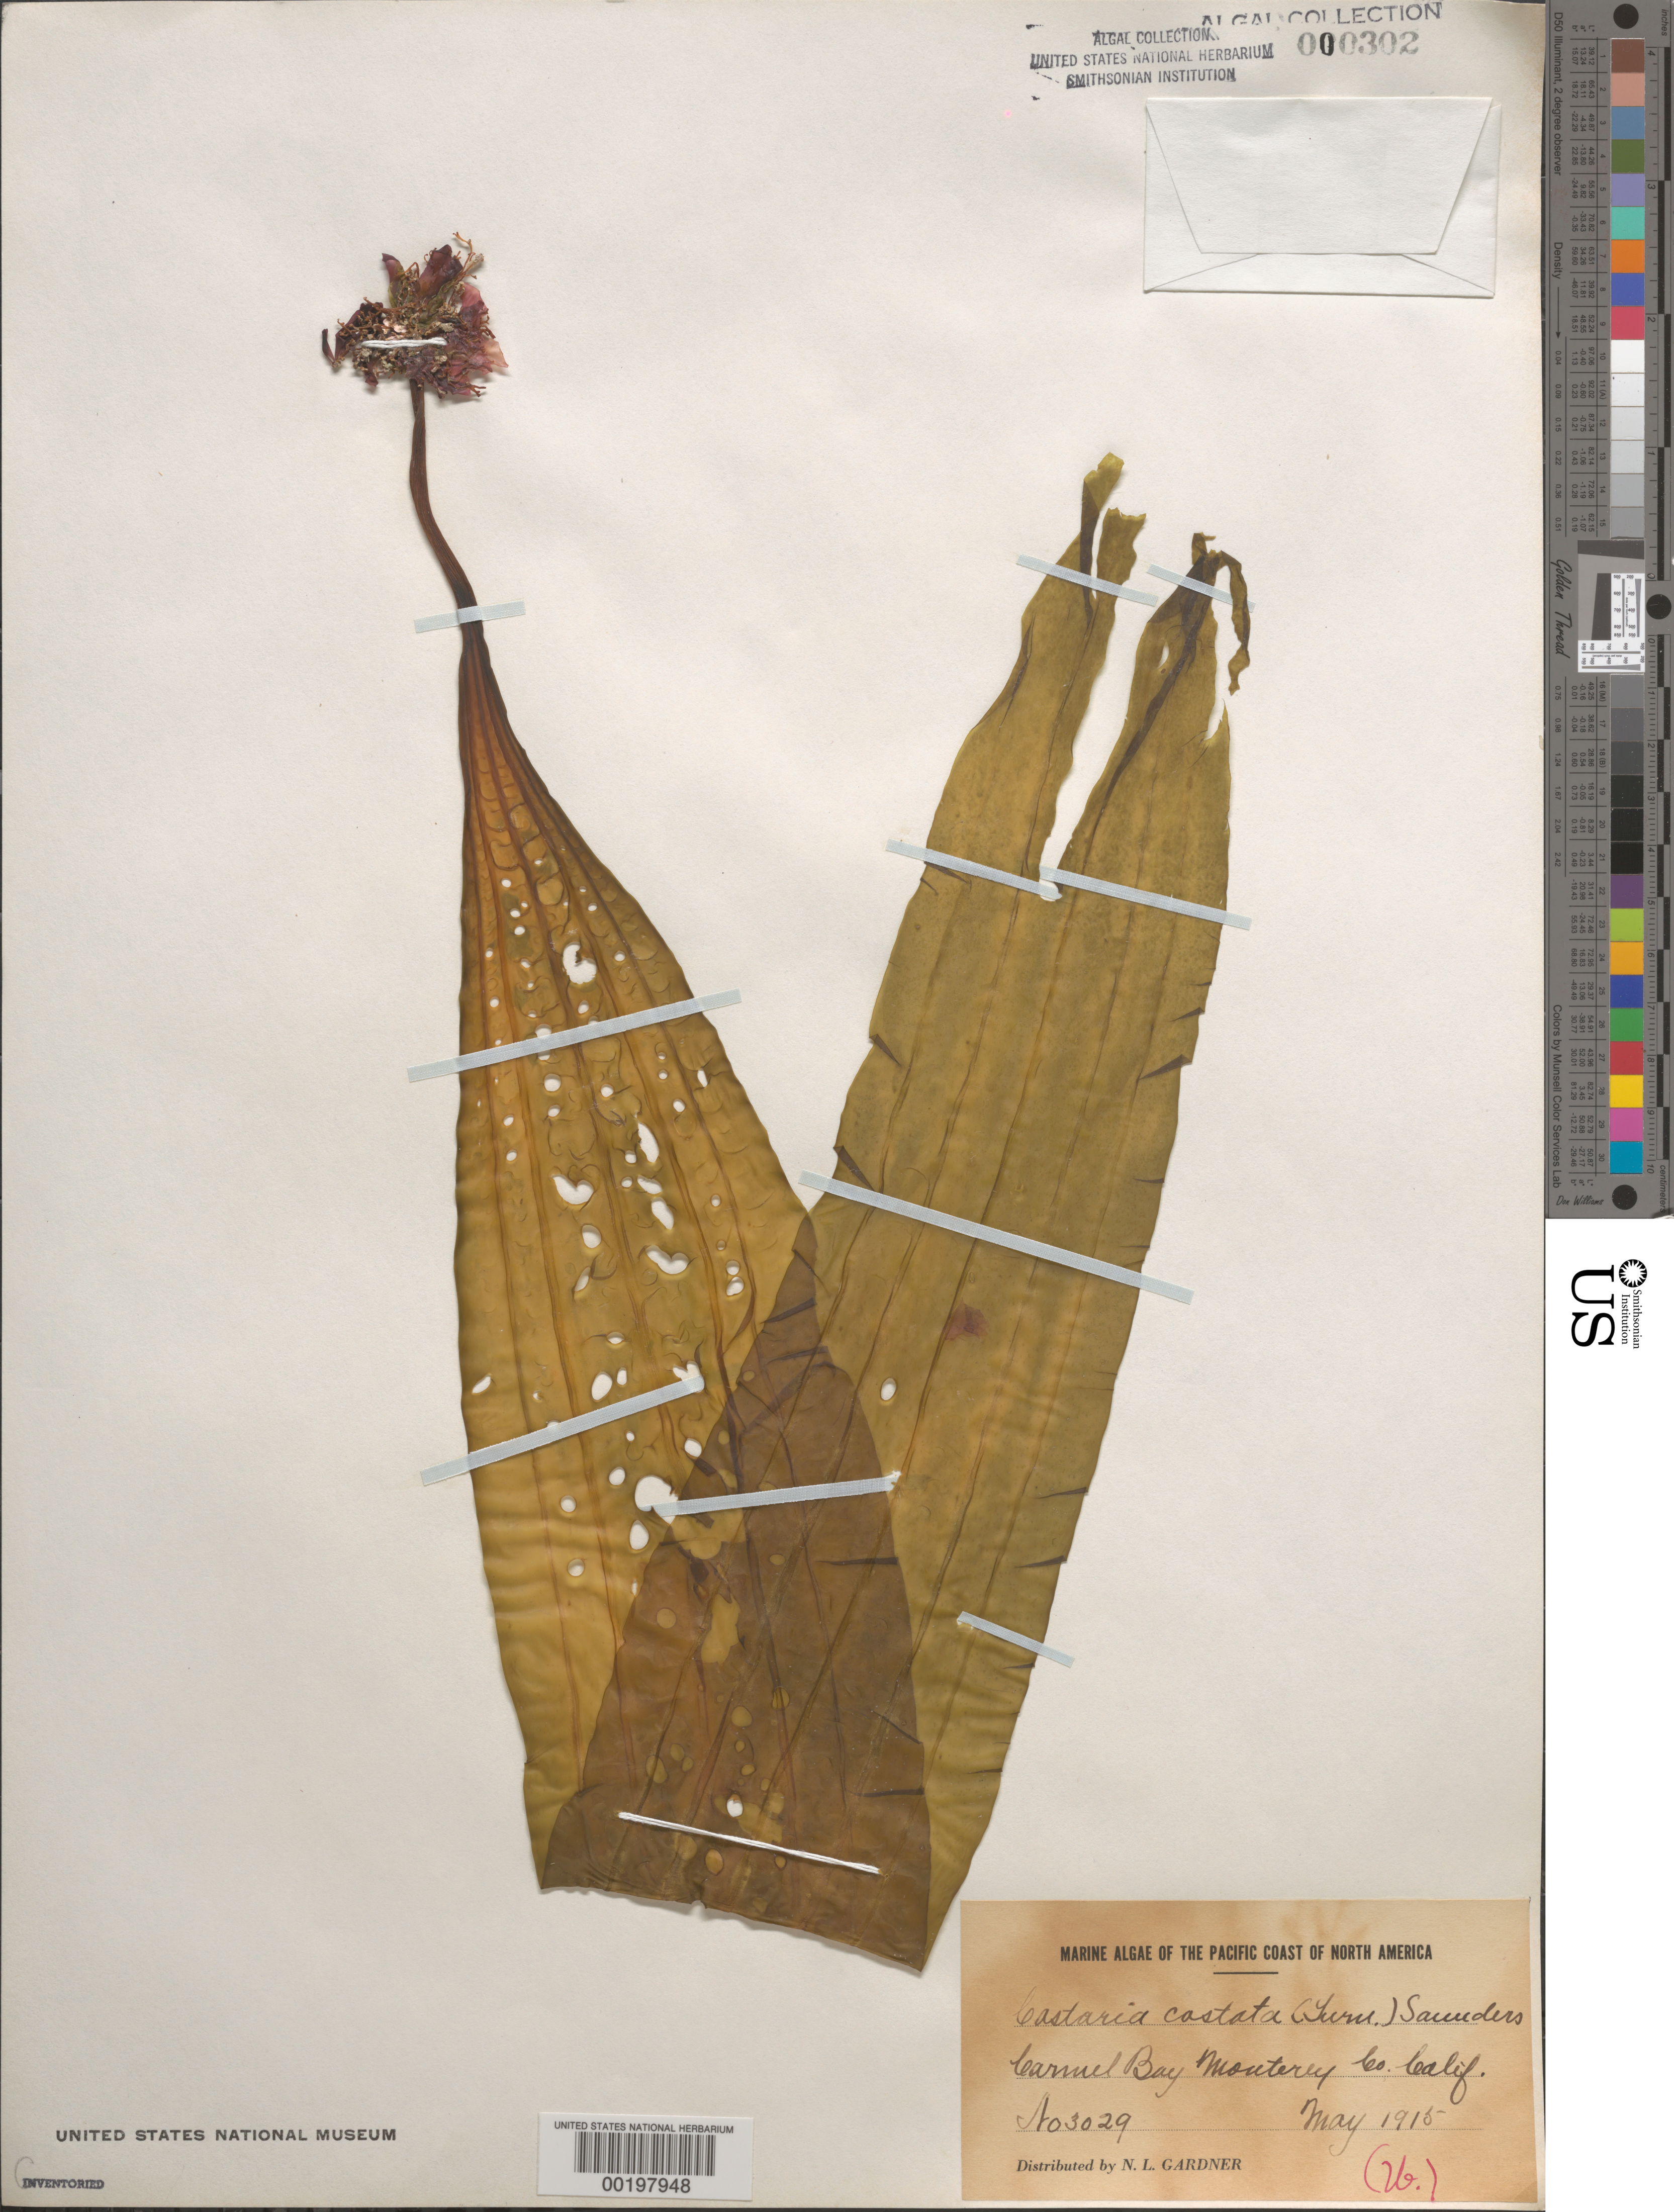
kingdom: Chromista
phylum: Ochrophyta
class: Phaeophyceae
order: Laminariales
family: Costariaceae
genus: Costaria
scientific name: Costaria costata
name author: (C. Agardh) D.A. Saunders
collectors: N. Gardner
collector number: NLG 3029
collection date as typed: May 1915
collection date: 1915-05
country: United States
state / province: California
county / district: Monterey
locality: Carmel Bay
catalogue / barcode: US 302